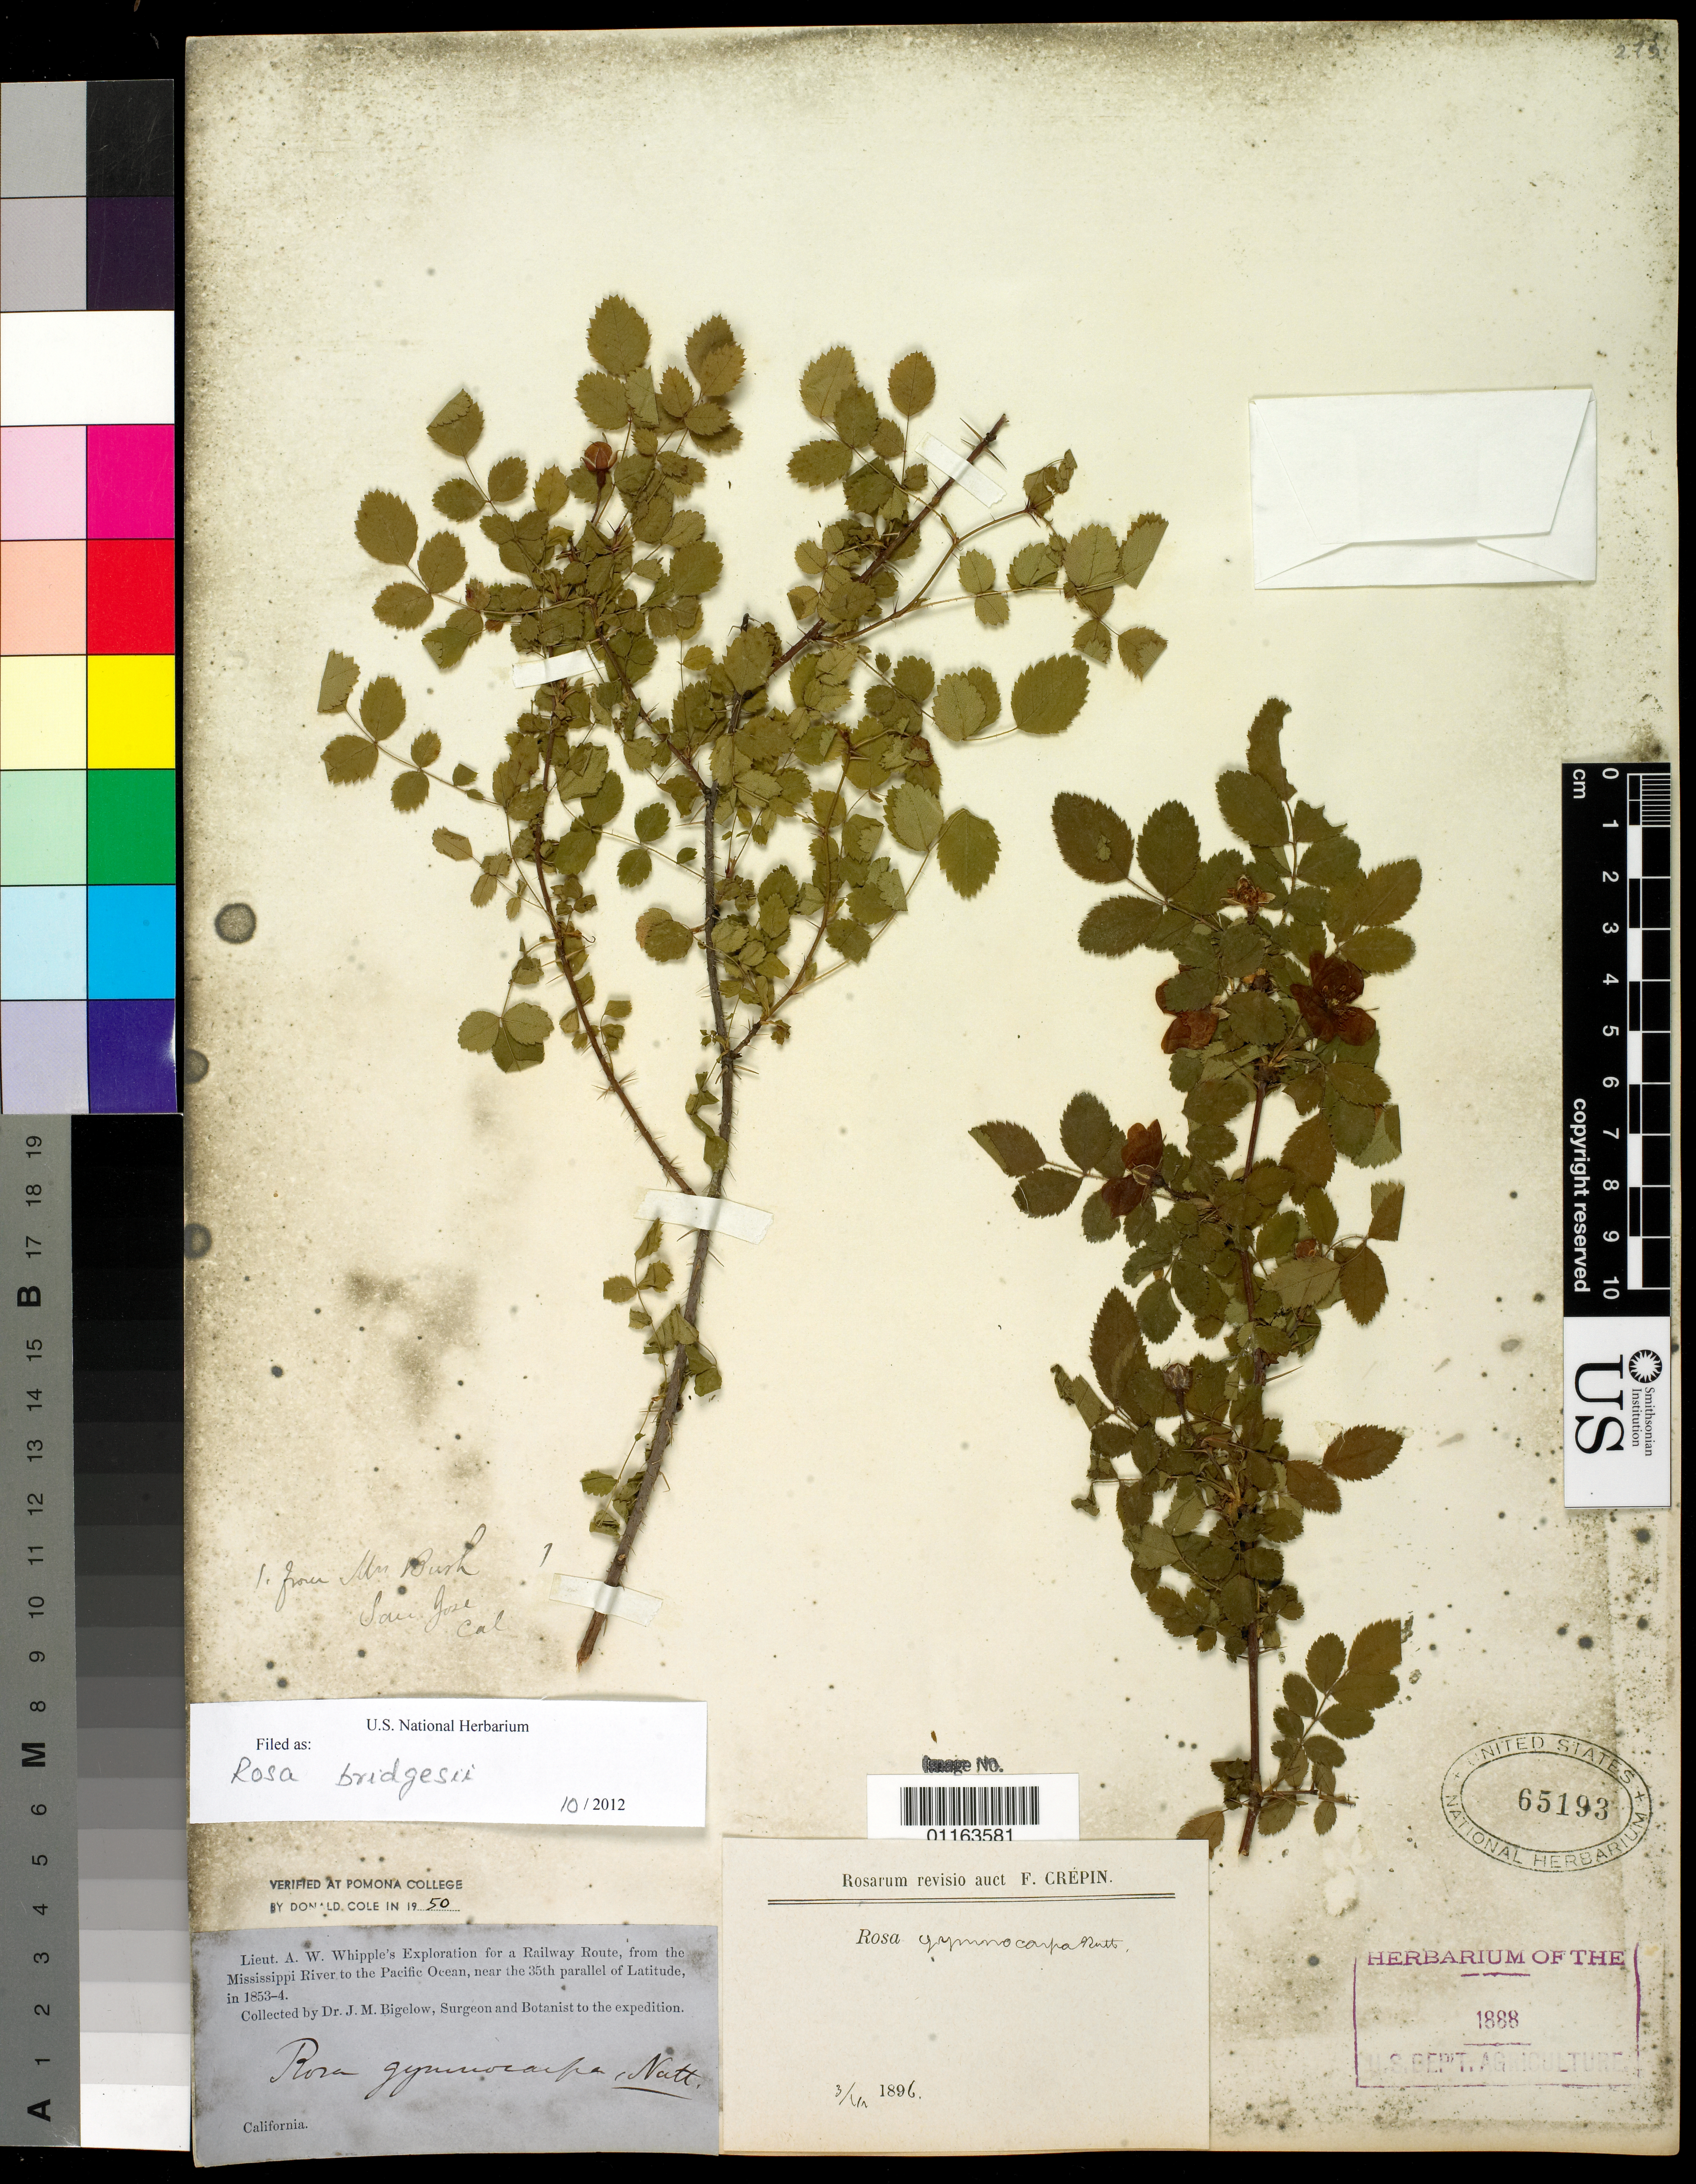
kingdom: Plantae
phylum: Tracheophyta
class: Magnoliopsida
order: Rosales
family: Rosaceae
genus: Rosa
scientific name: Rosa bridgesii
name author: Crép. ex Rydb.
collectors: J. M. Bigelow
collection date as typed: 1853 to -- --- 1854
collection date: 1853/1854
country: United States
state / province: California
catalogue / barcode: US 65193